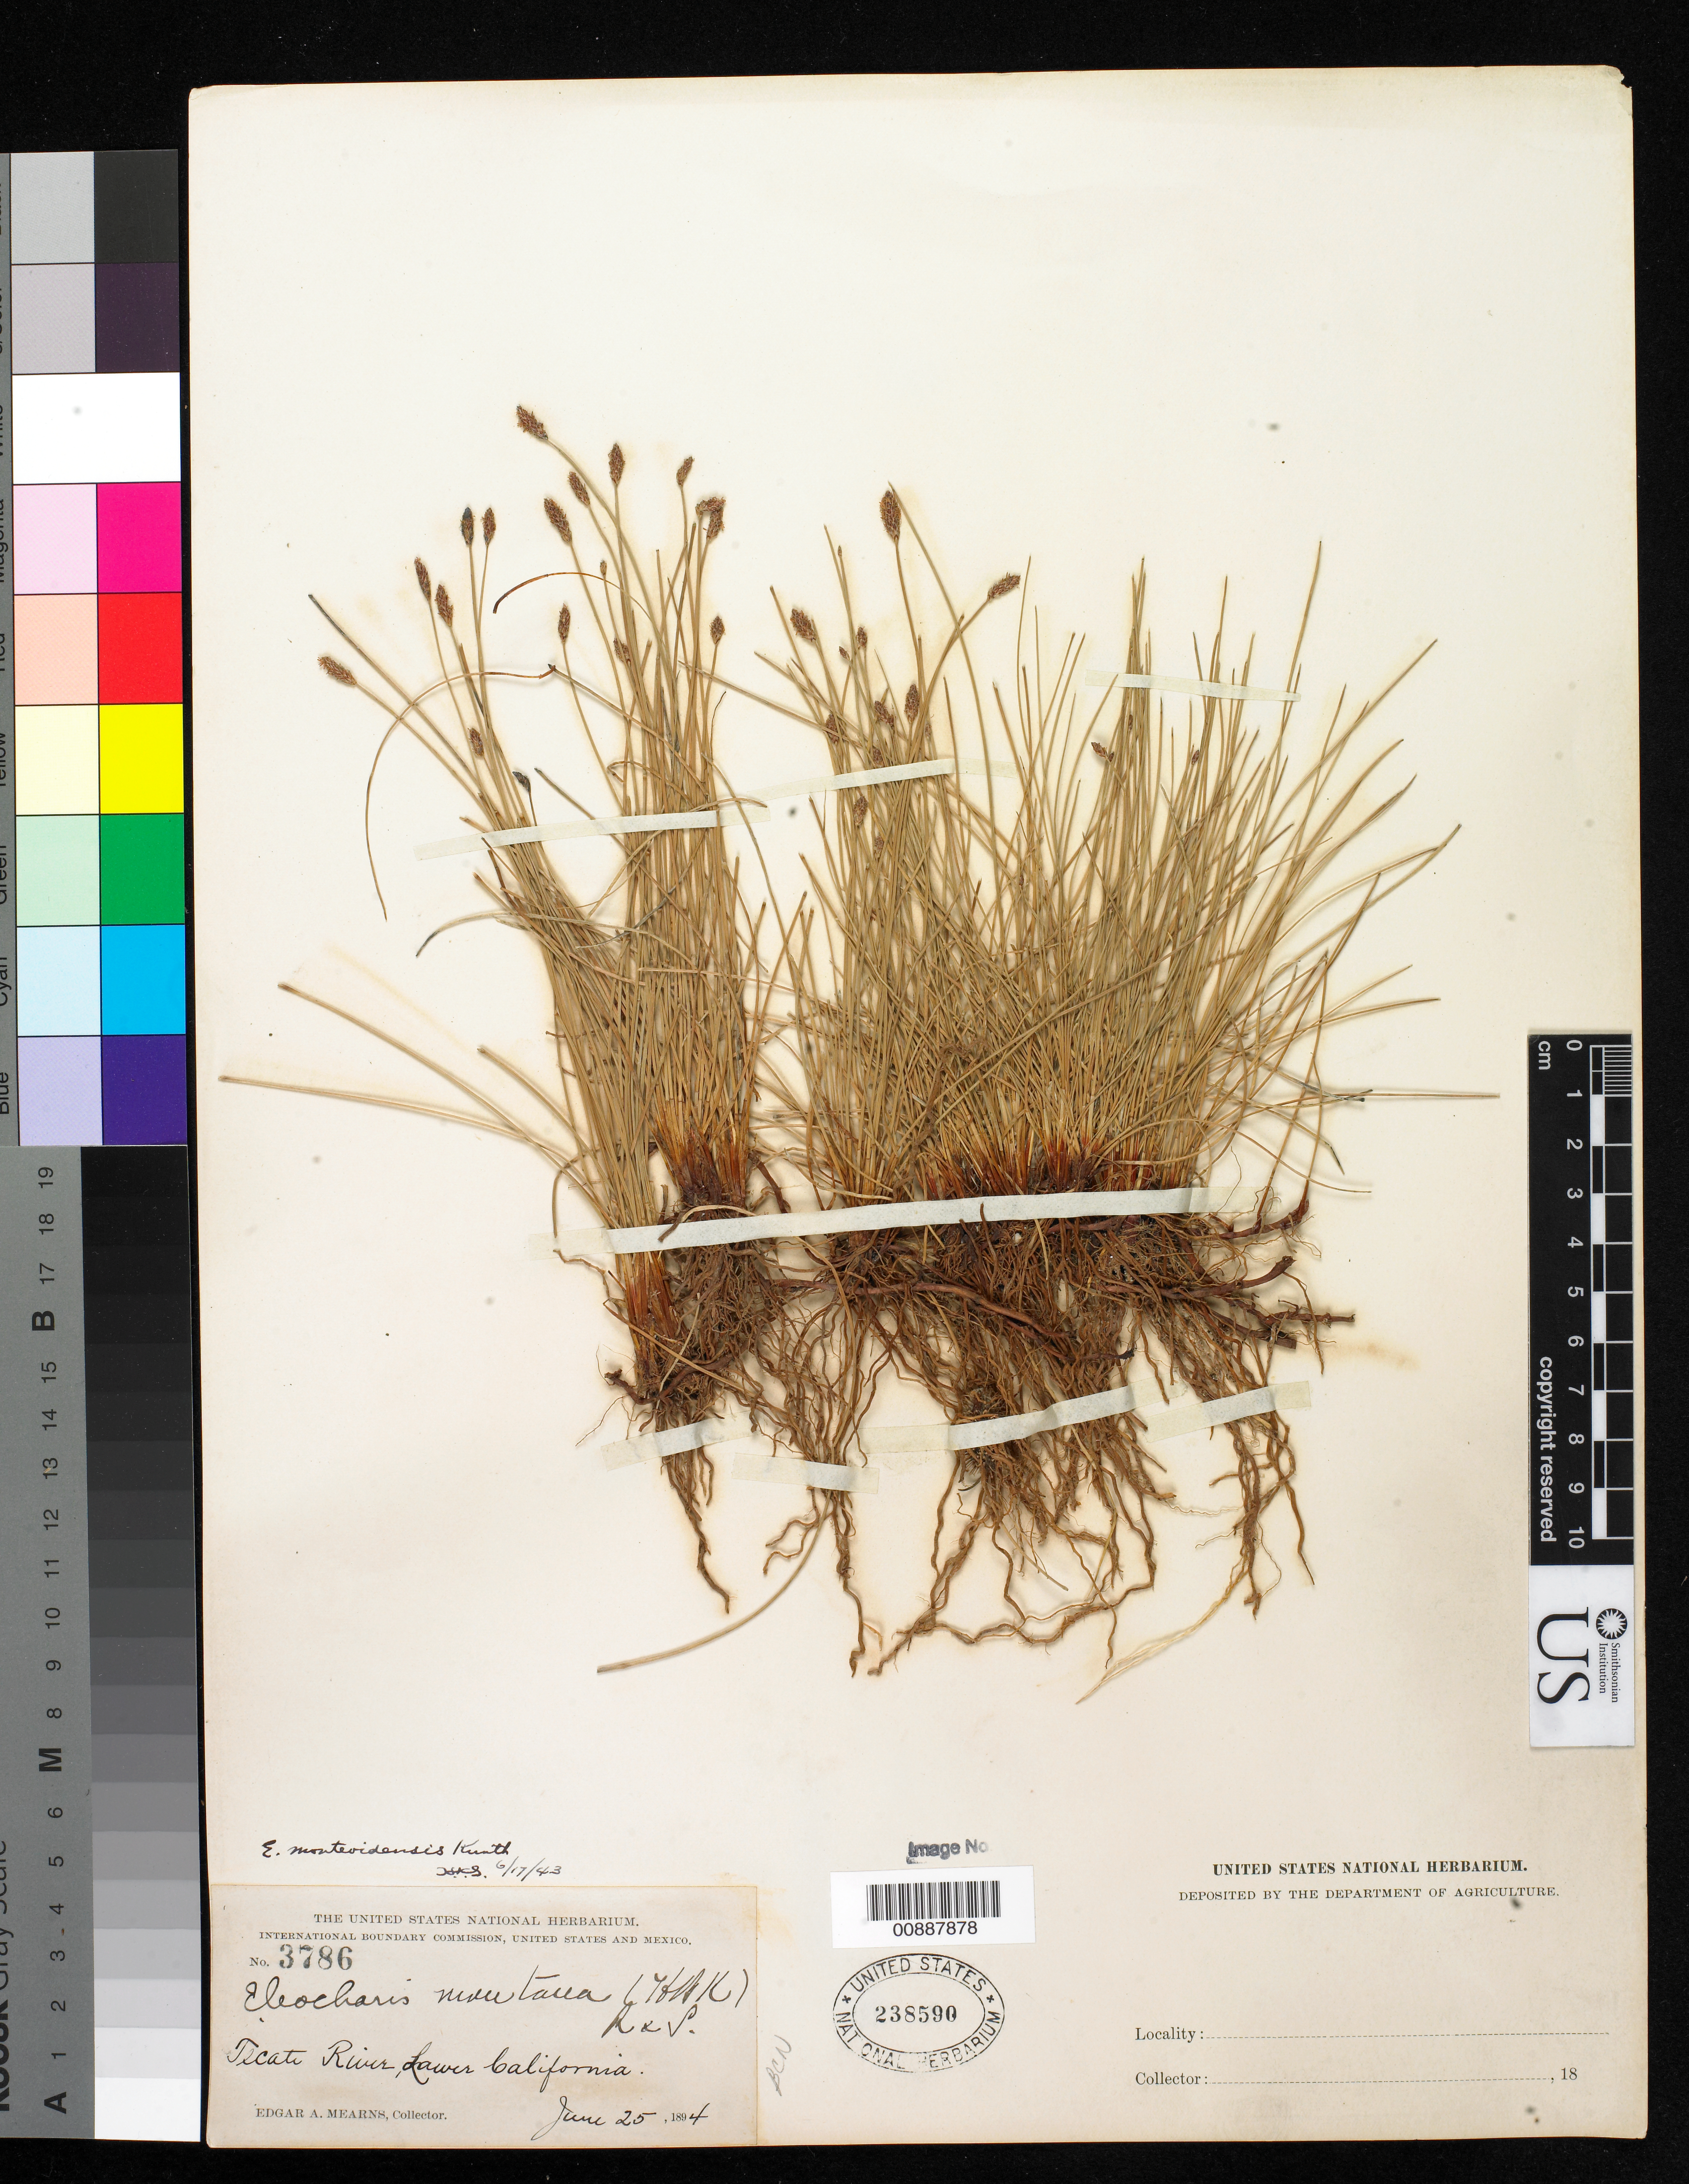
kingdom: Plantae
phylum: Tracheophyta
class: Liliopsida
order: Poales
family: Cyperaceae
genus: Eleocharis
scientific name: Eleocharis montevidensis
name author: Kunth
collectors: E. A. Mearns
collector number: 3786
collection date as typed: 25 Jun 1894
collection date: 1894-06-25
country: Mexico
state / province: Baja California Norte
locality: Tecate River, Baja California.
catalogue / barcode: US 238590